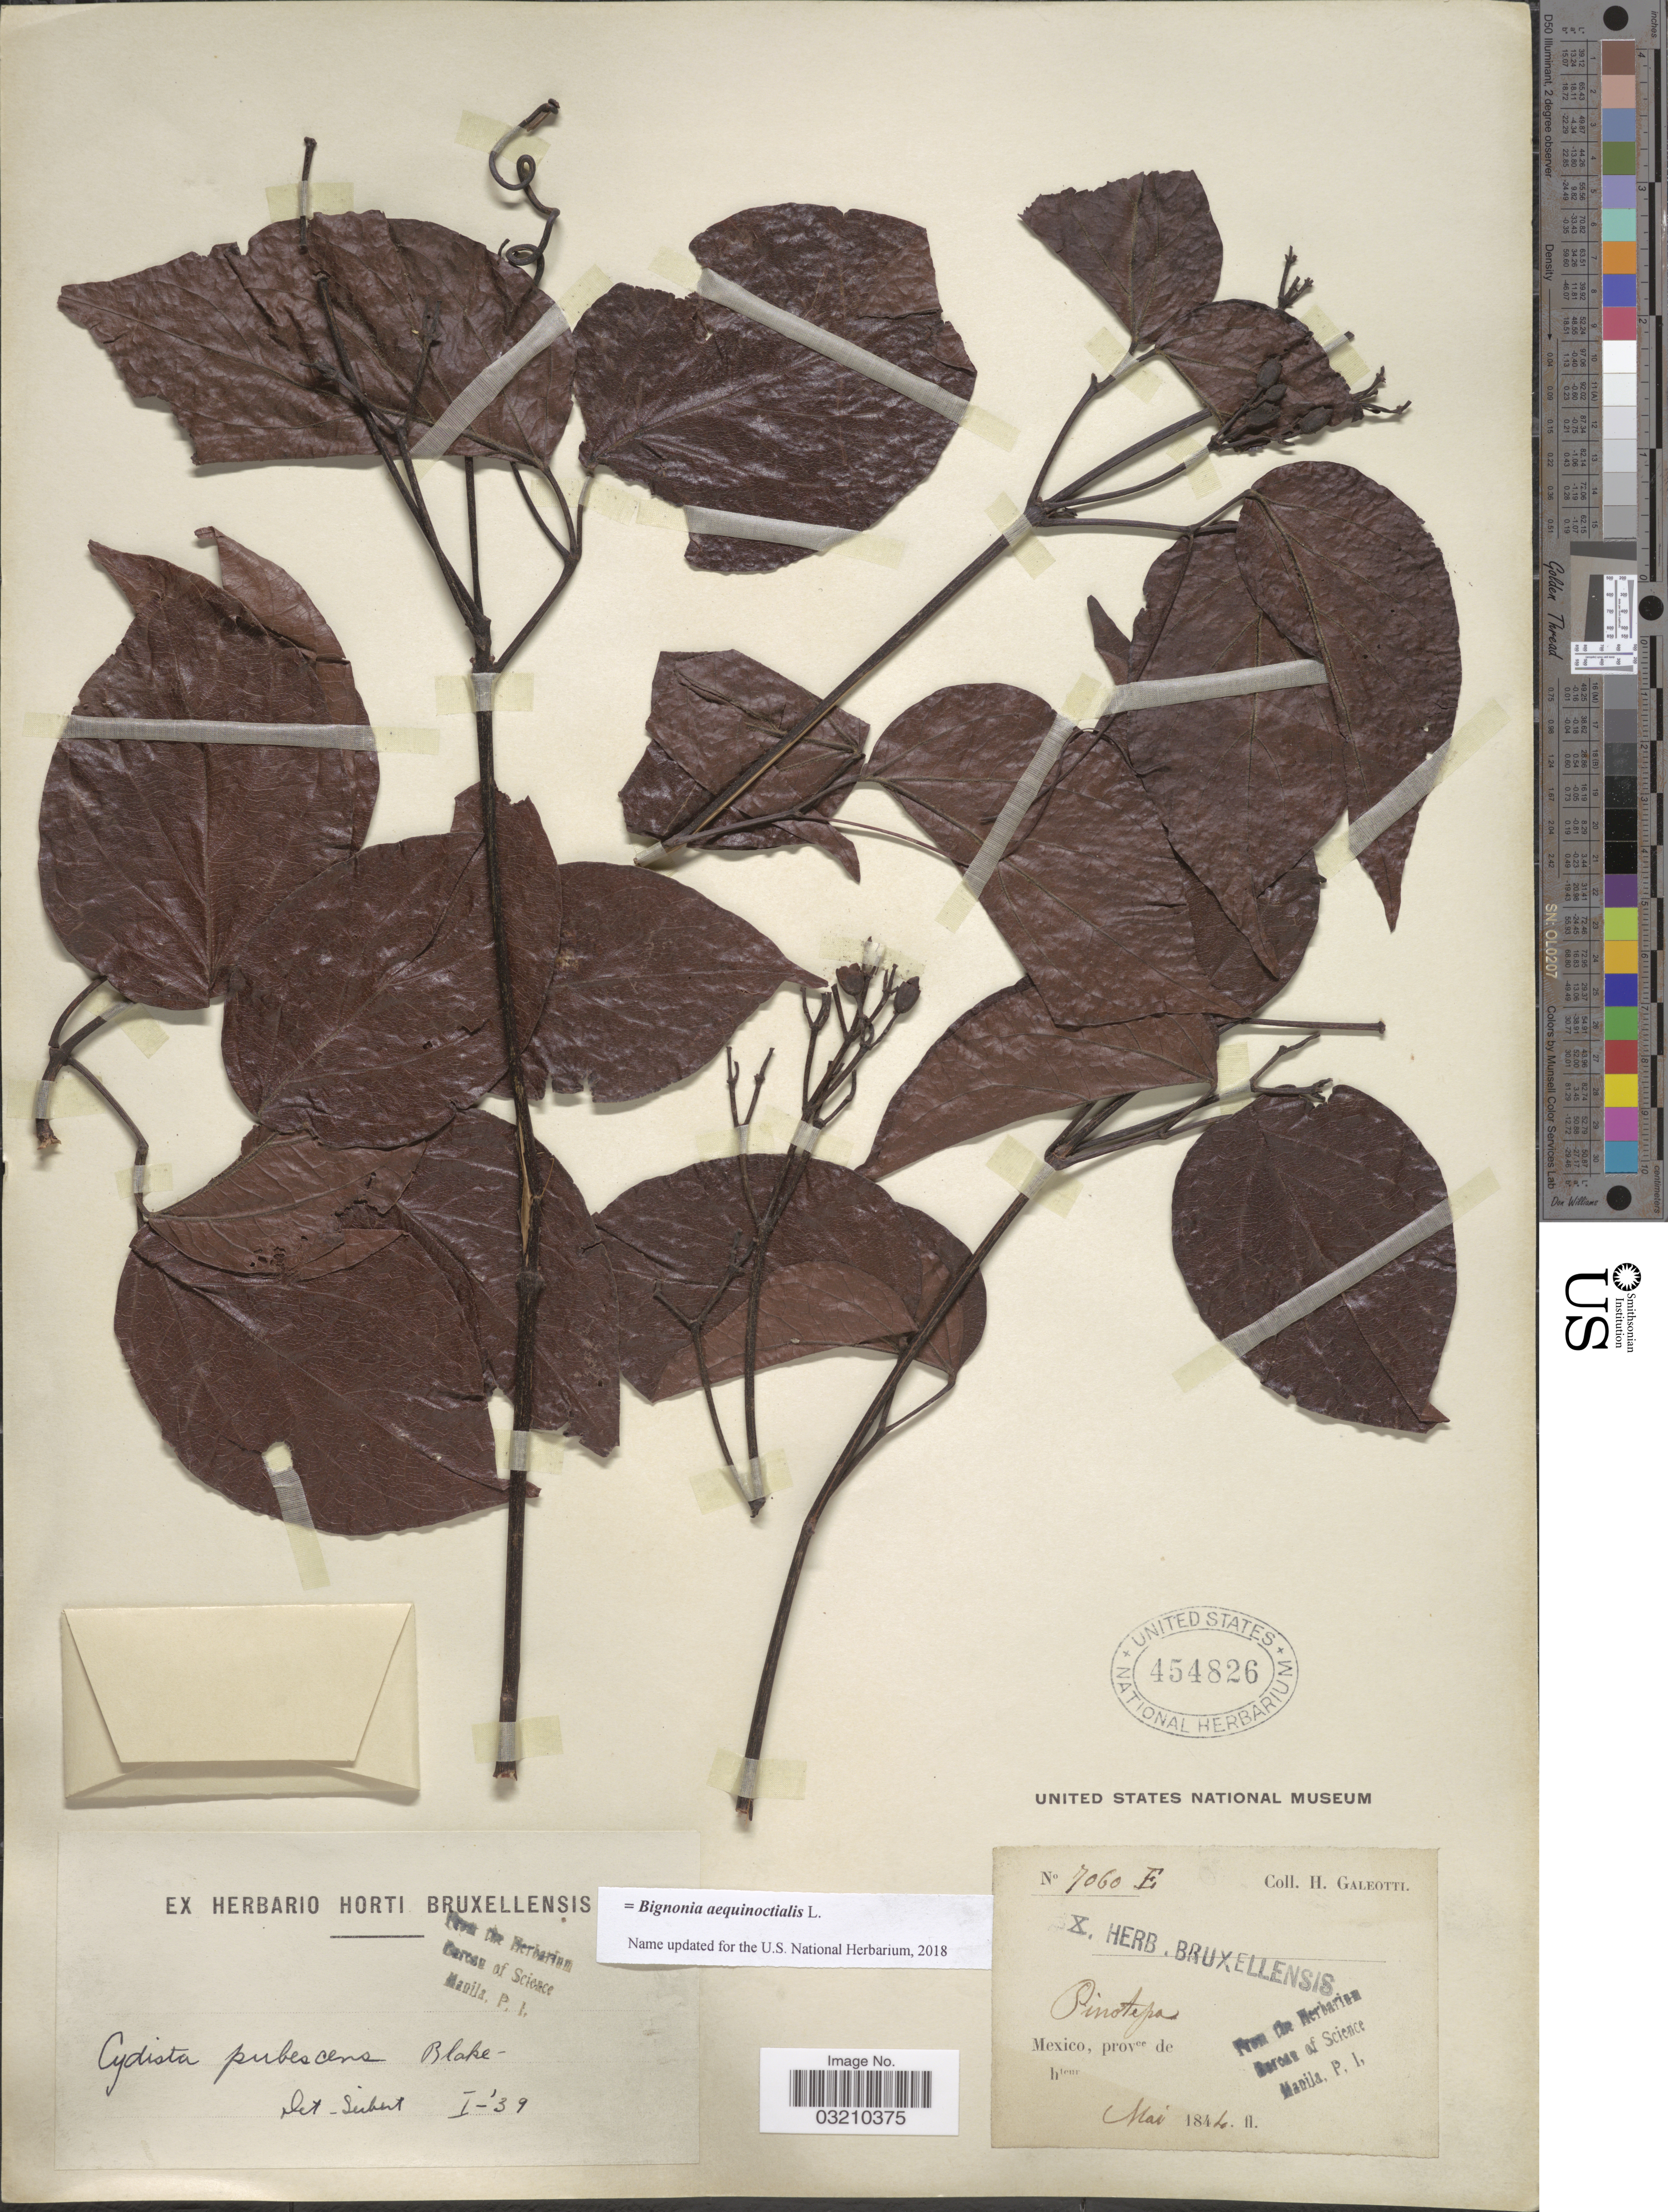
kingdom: Plantae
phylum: Tracheophyta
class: Magnoliopsida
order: Lamiales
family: Bignoniaceae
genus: Bignonia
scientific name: Bignonia aequinoctialis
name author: L.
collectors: H. G. Galeotti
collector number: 7060E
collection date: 1844-05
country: Mexico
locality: Pinotepa.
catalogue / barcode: US 454826